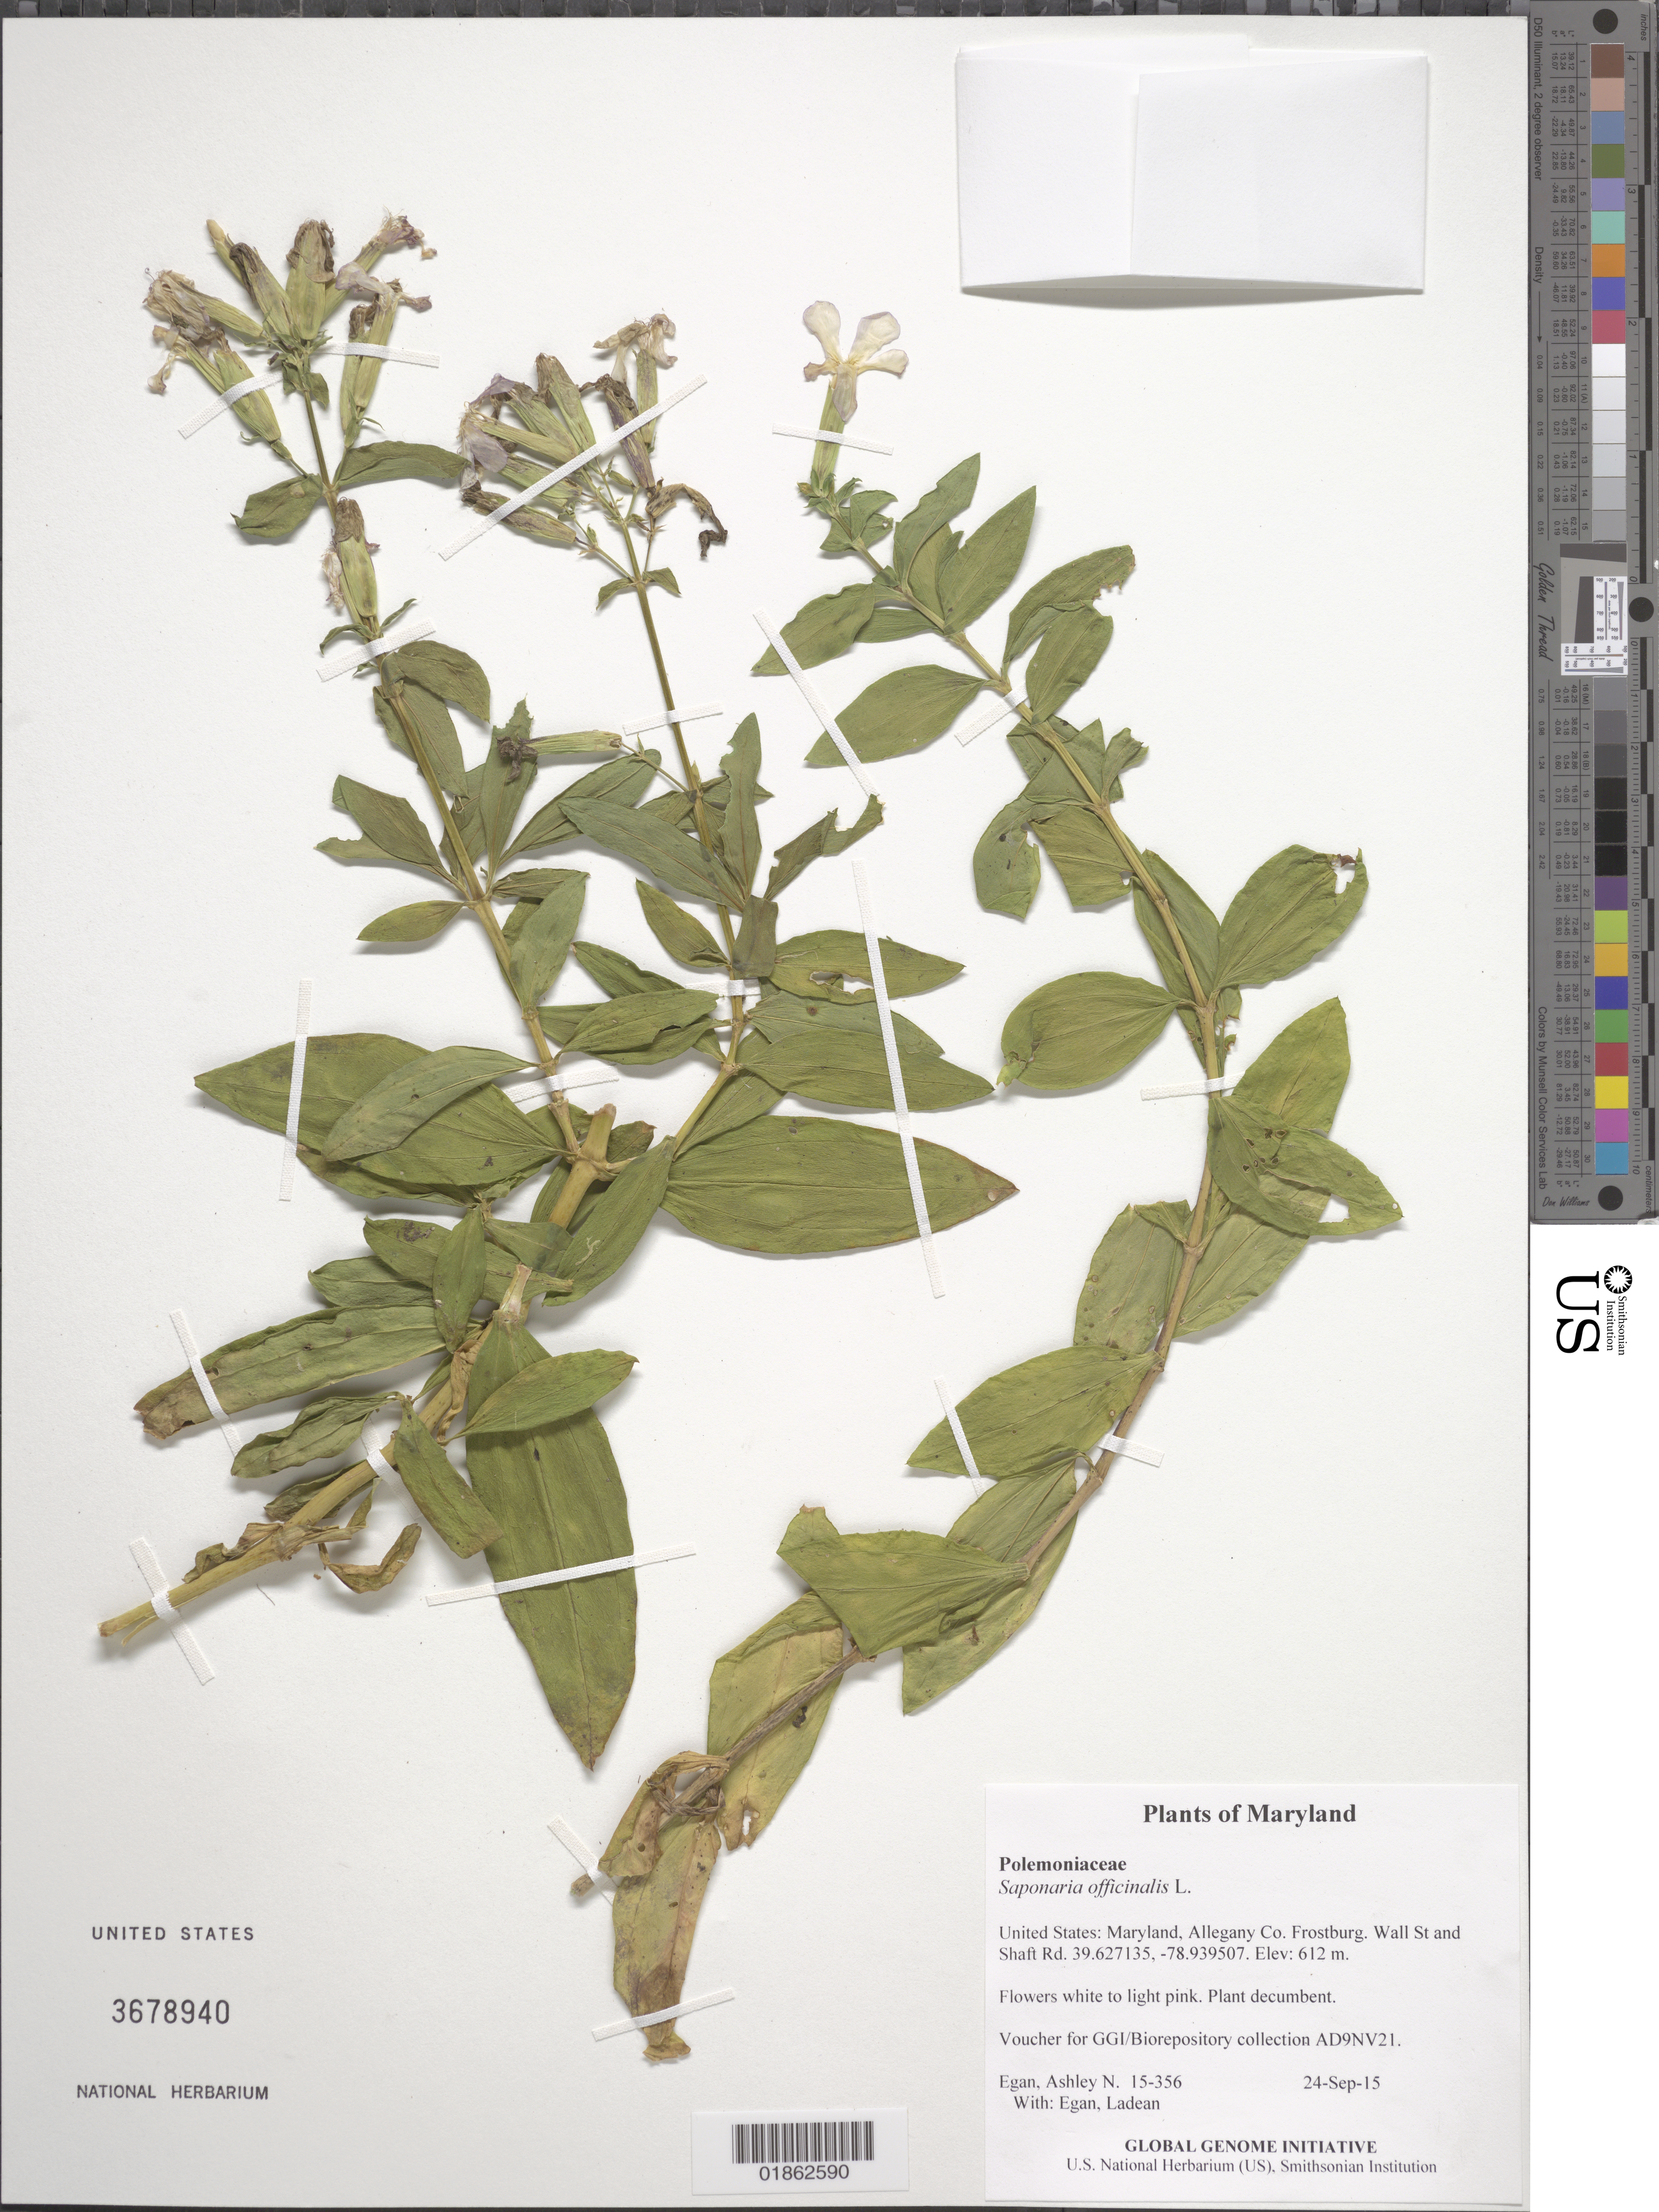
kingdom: Plantae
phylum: Tracheophyta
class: Magnoliopsida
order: Caryophyllales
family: Caryophyllaceae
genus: Saponaria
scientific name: Saponaria officinalis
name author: L.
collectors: A. N. Egan & L. Egan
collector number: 15-356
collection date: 2015-09-24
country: United States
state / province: Maryland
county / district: Allegany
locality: Frostburg. Wall St and Shaft Rd.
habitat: Ascending in Coronilla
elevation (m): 612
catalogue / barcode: US 3678940